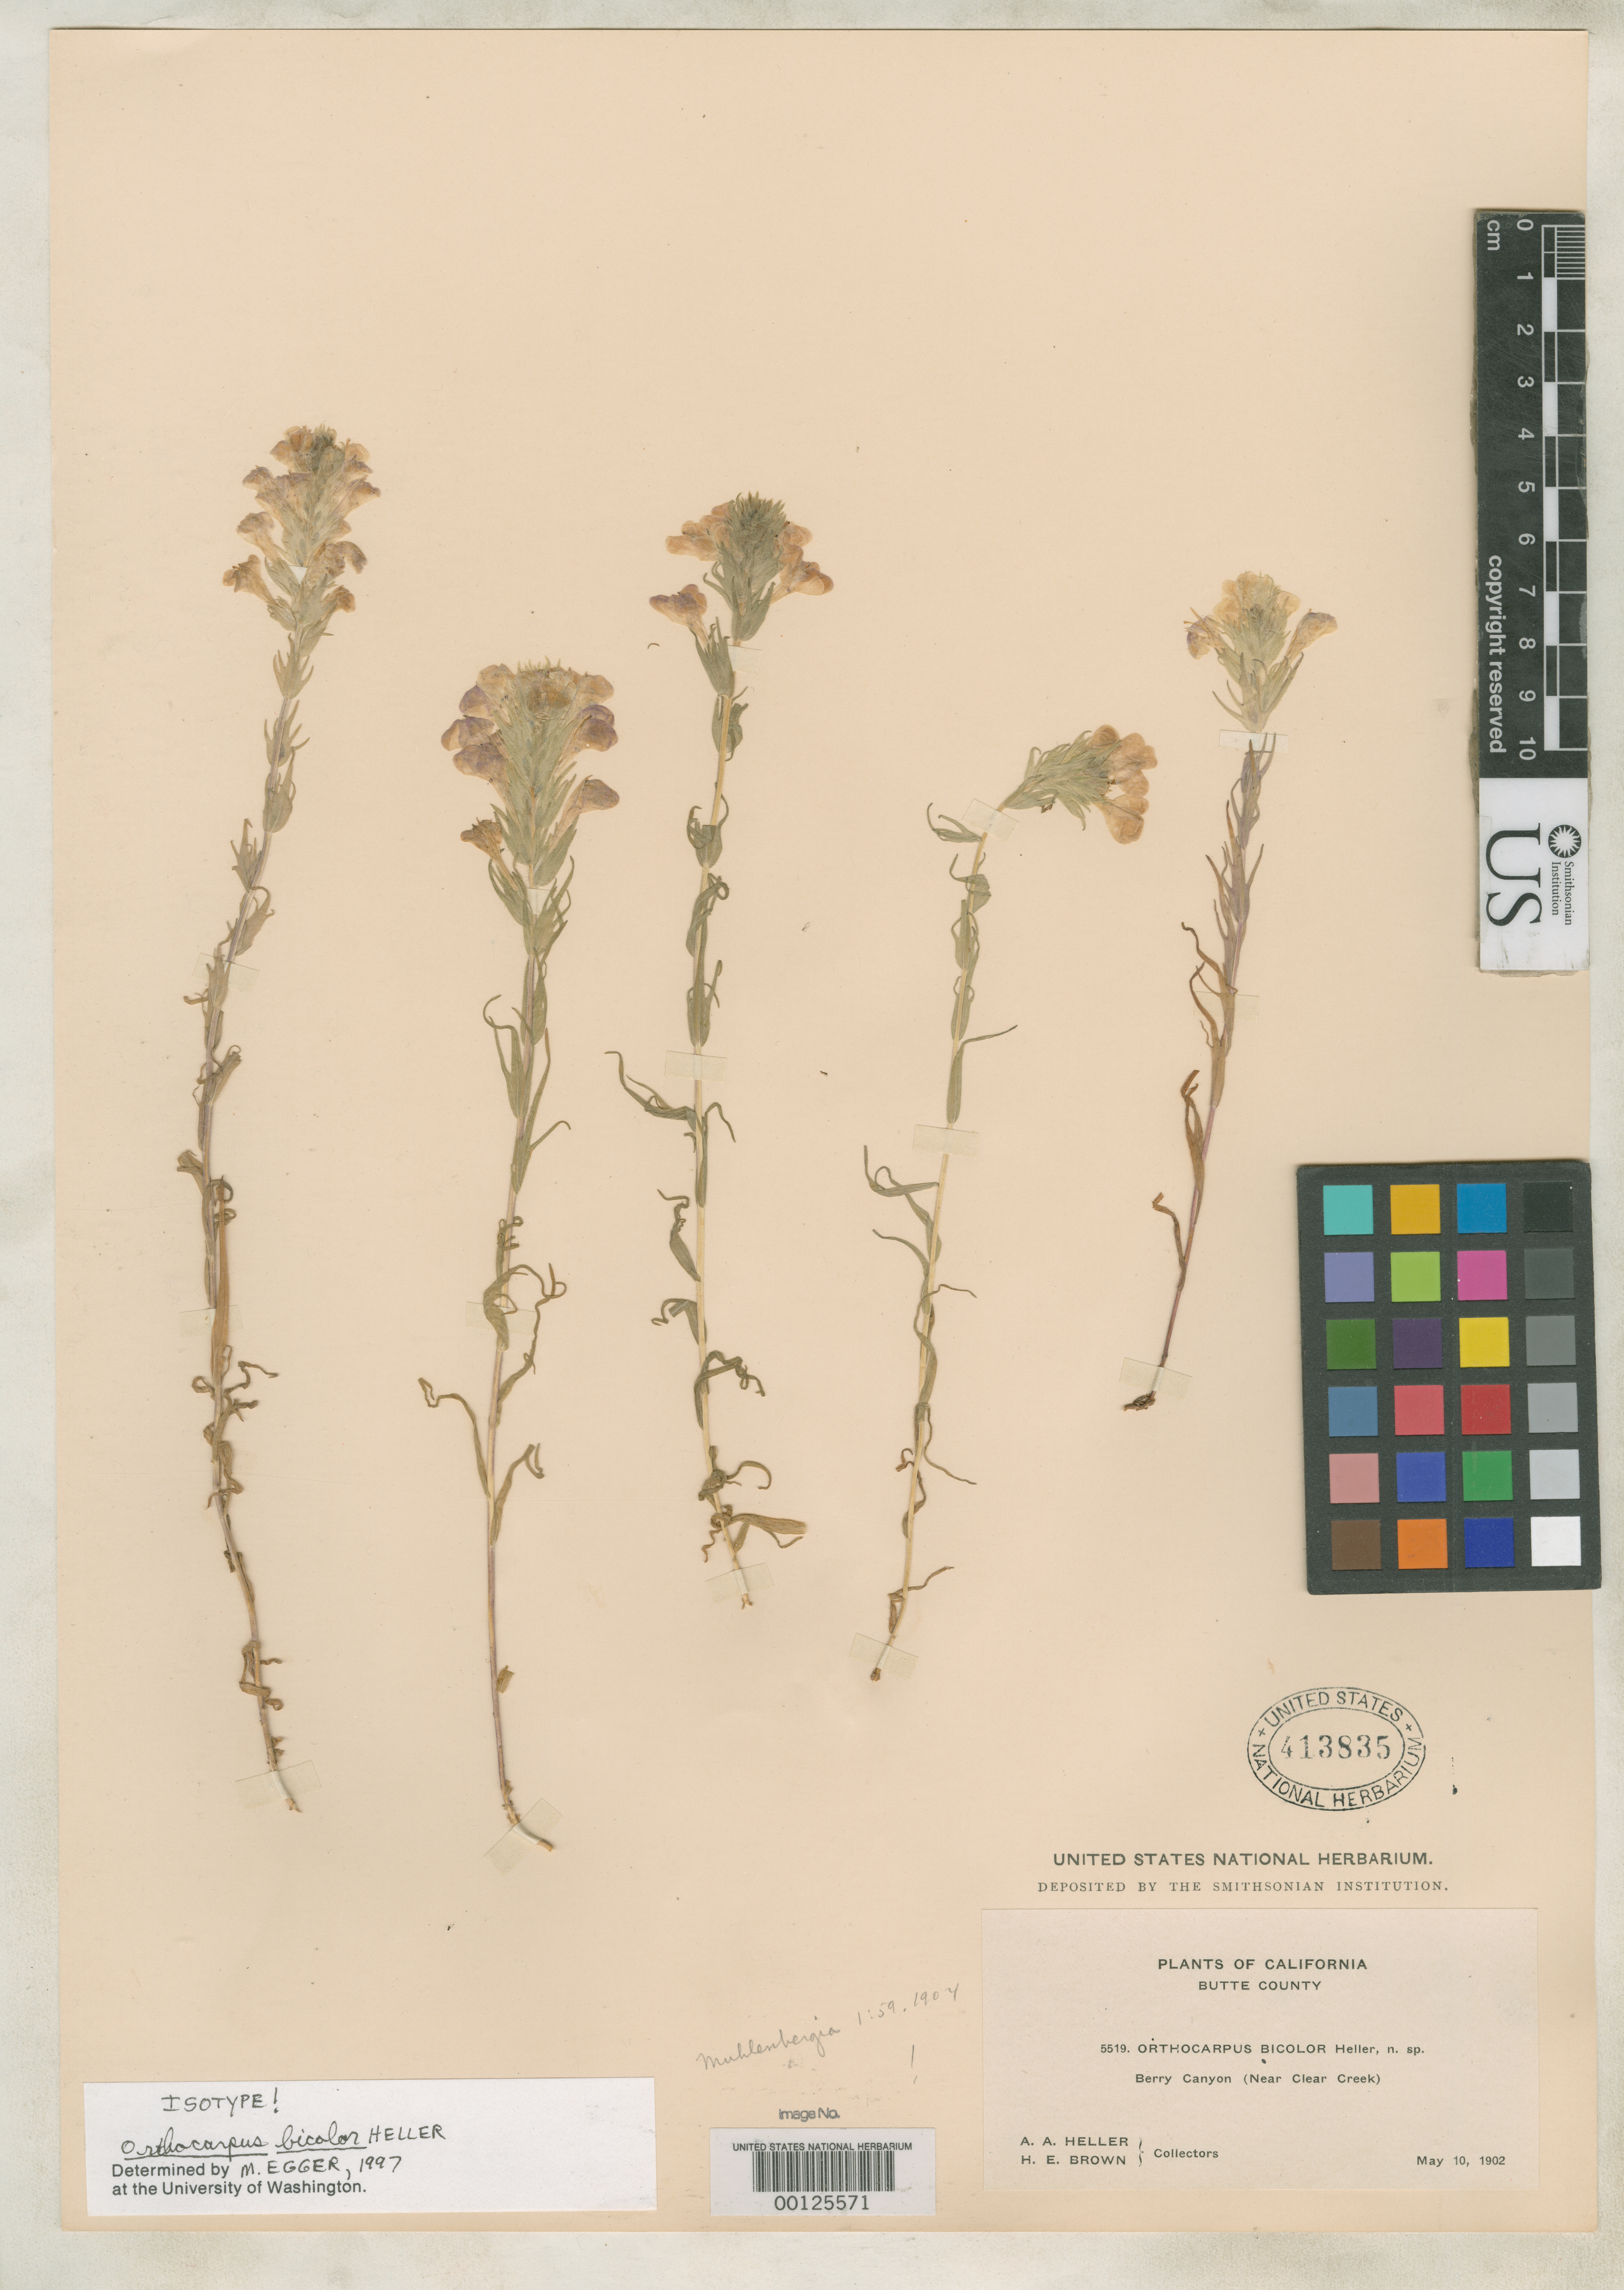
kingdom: Plantae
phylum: Tracheophyta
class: Magnoliopsida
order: Lamiales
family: Orobanchaceae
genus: Orthocarpus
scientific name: Orthocarpus bicolor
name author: A. Heller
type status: Isotype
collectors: A. A. Heller & H. E. Brown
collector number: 5519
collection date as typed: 10 May 1902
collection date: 1902-05-10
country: United States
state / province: California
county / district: Butte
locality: Berry Canyon (near Clear Creek).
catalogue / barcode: US 413835